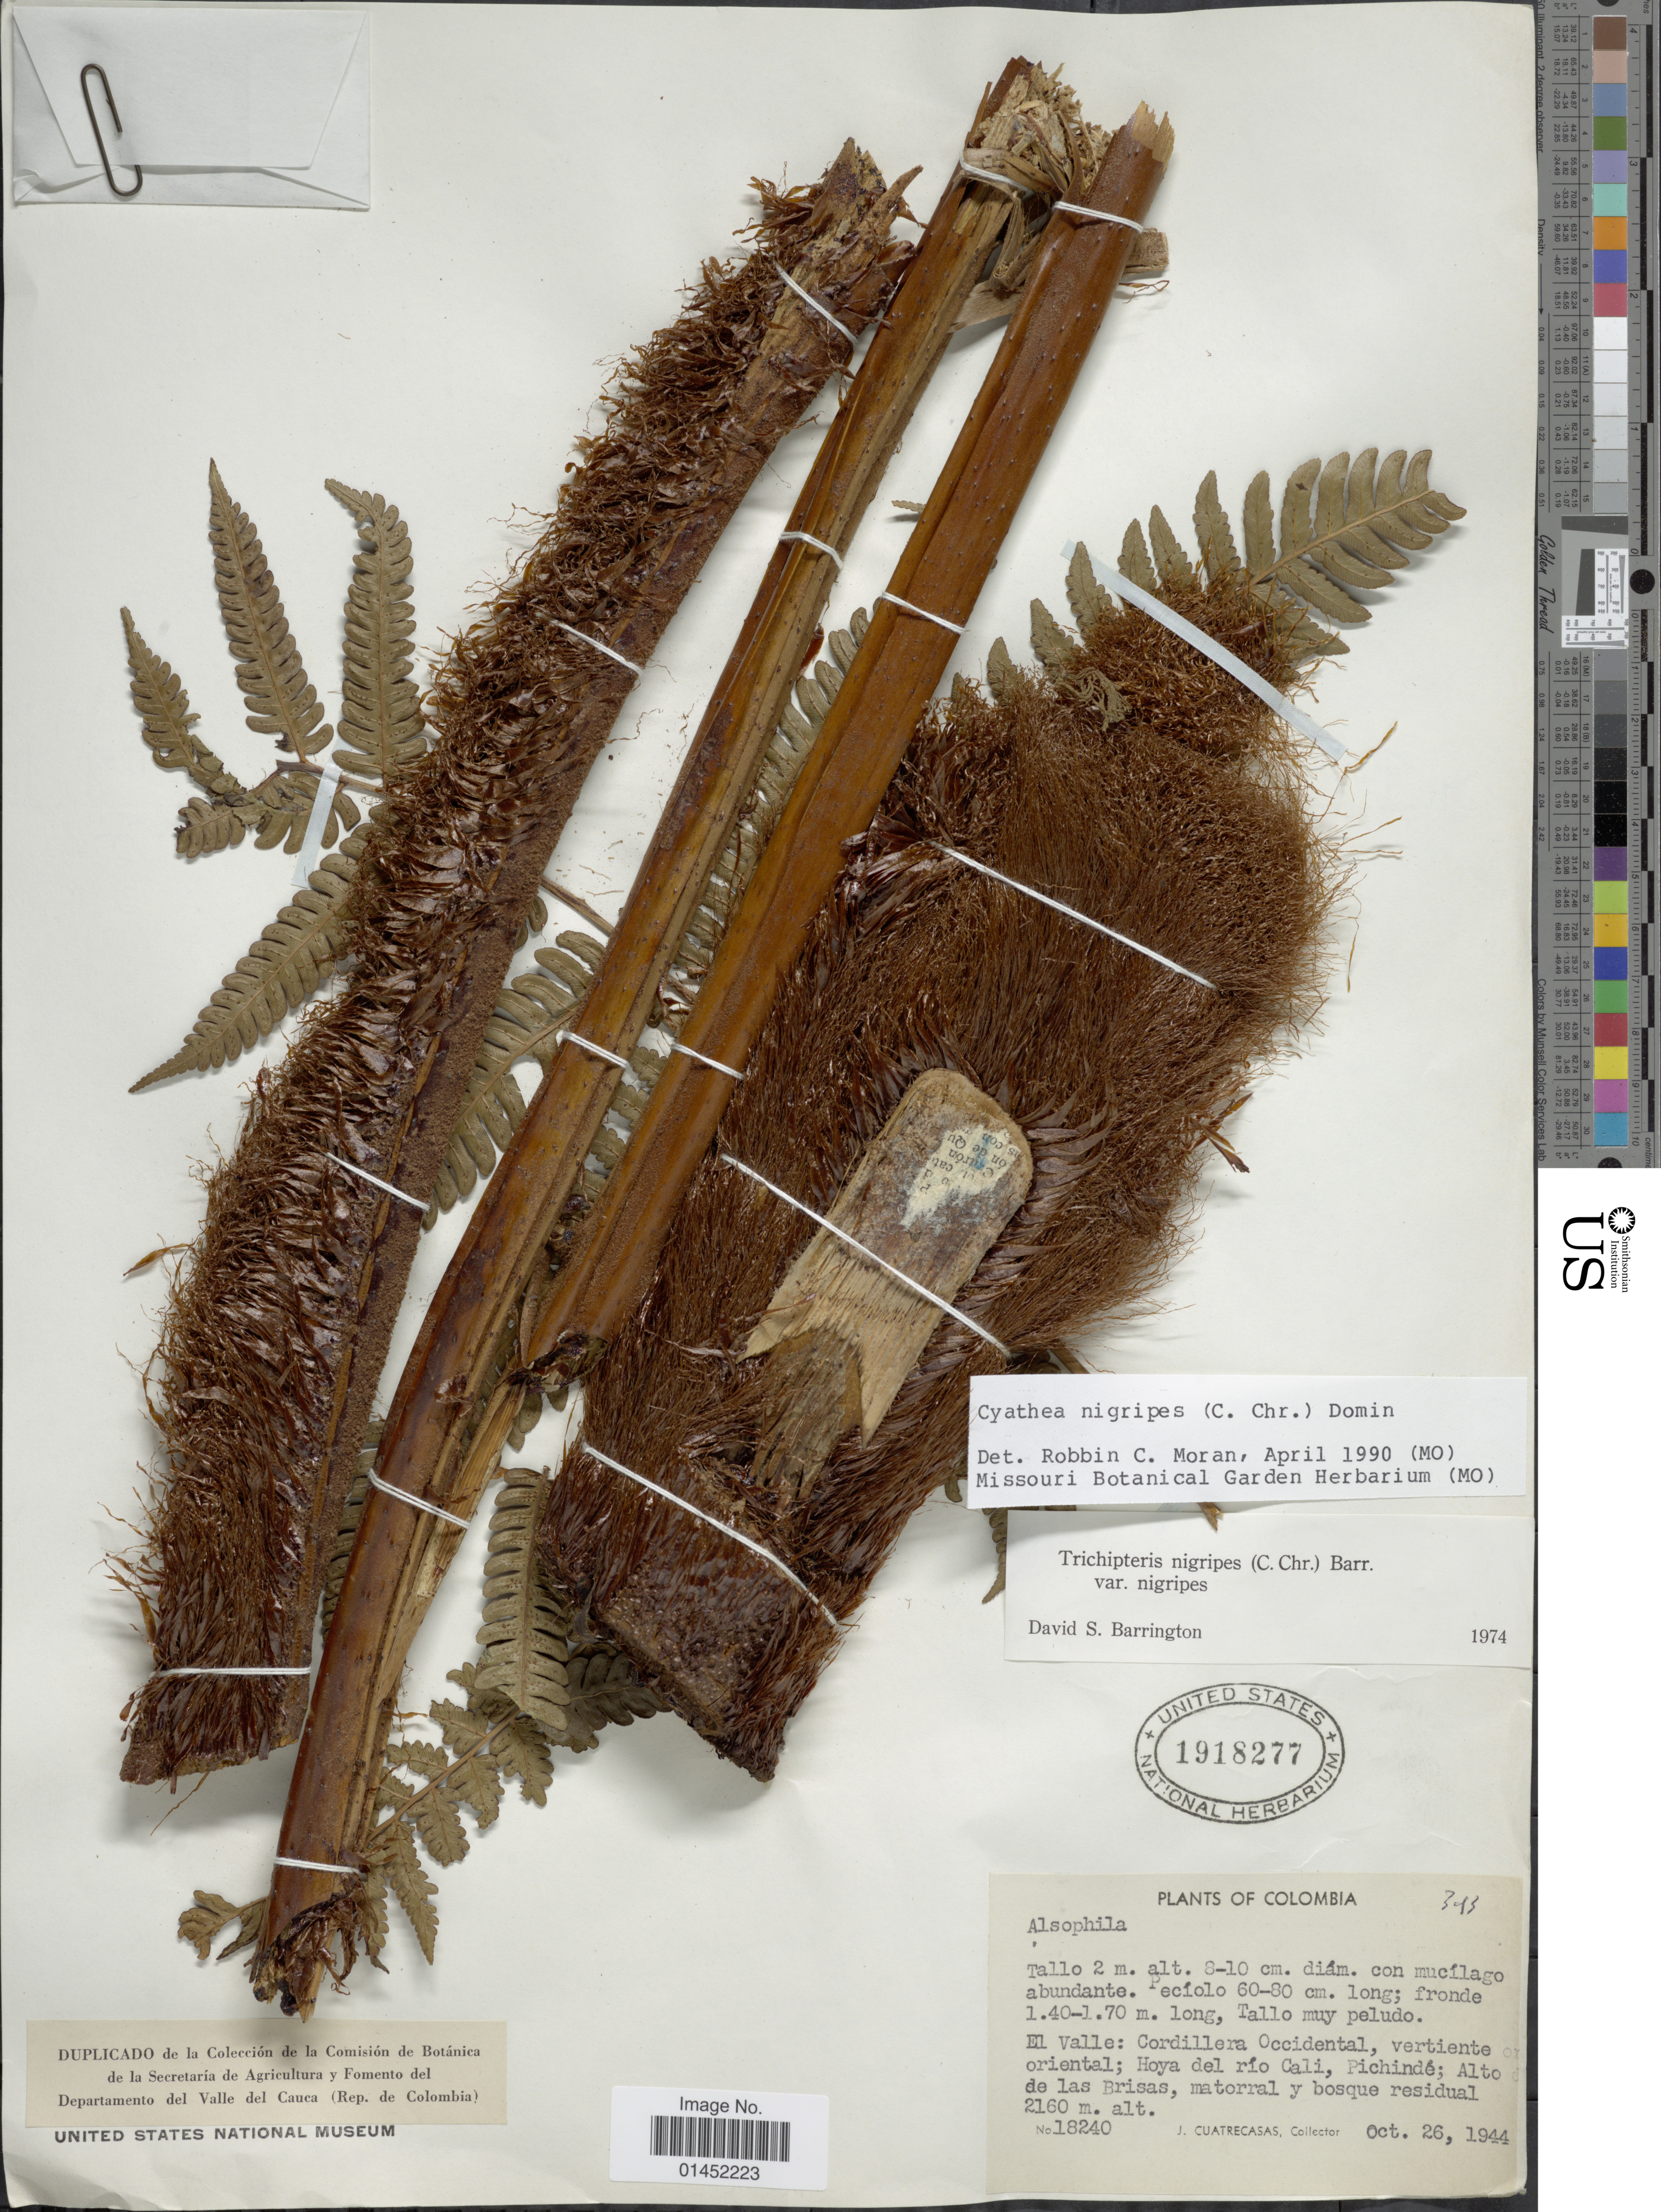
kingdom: Plantae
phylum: Tracheophyta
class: Polypodiopsida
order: Cyatheales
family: Cyatheaceae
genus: Cyathea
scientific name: Cyathea nigripes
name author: (C. Chr.) Domin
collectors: J. Cuatrecasas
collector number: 18240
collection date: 1944-10-26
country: Colombia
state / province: Valle del Cauca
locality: El Valle: Cordillera Occidental, vertiente oriental; Hoya del río Cali, Pichhindé; Alto de las Brisas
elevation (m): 2160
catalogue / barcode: US 1918277